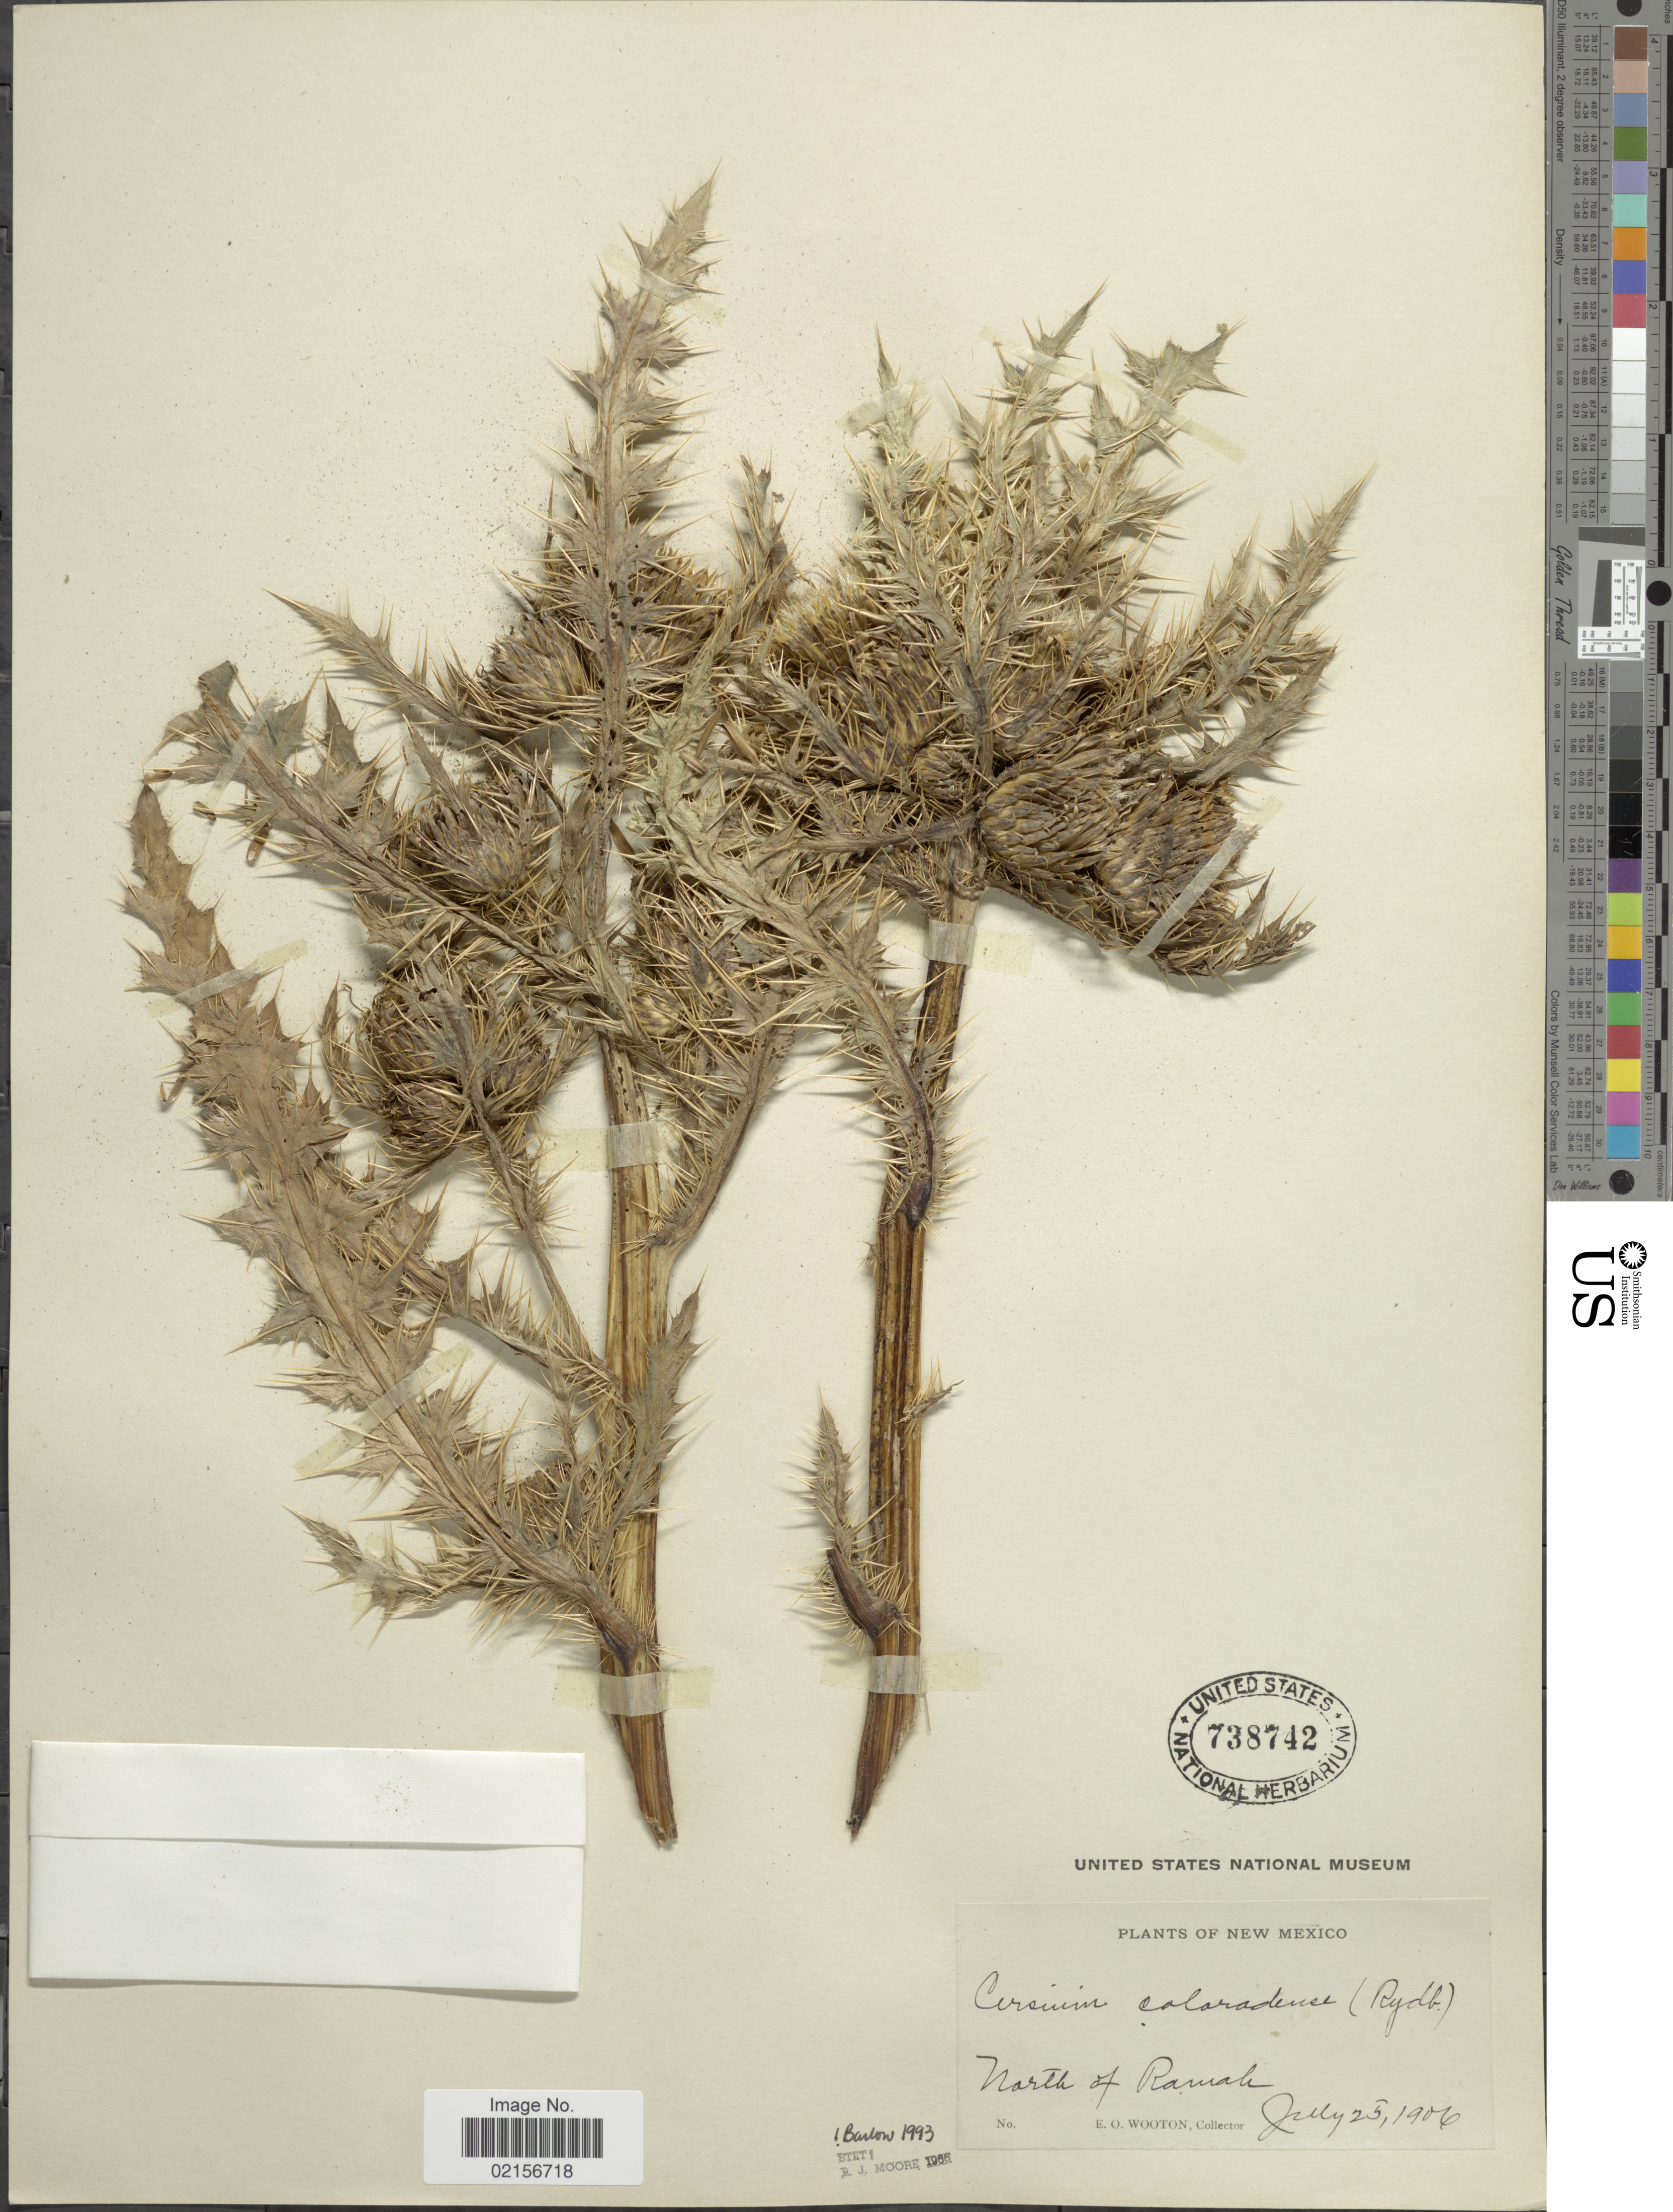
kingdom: Plantae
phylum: Tracheophyta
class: Magnoliopsida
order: Asterales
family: Asteraceae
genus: Cirsium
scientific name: Cirsium scariosum var. coloradense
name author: (Rydb.) D.J. Keil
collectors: E. O. Wooton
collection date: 1906-07-25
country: United States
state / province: New Mexico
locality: North of Ramah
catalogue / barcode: US 738742